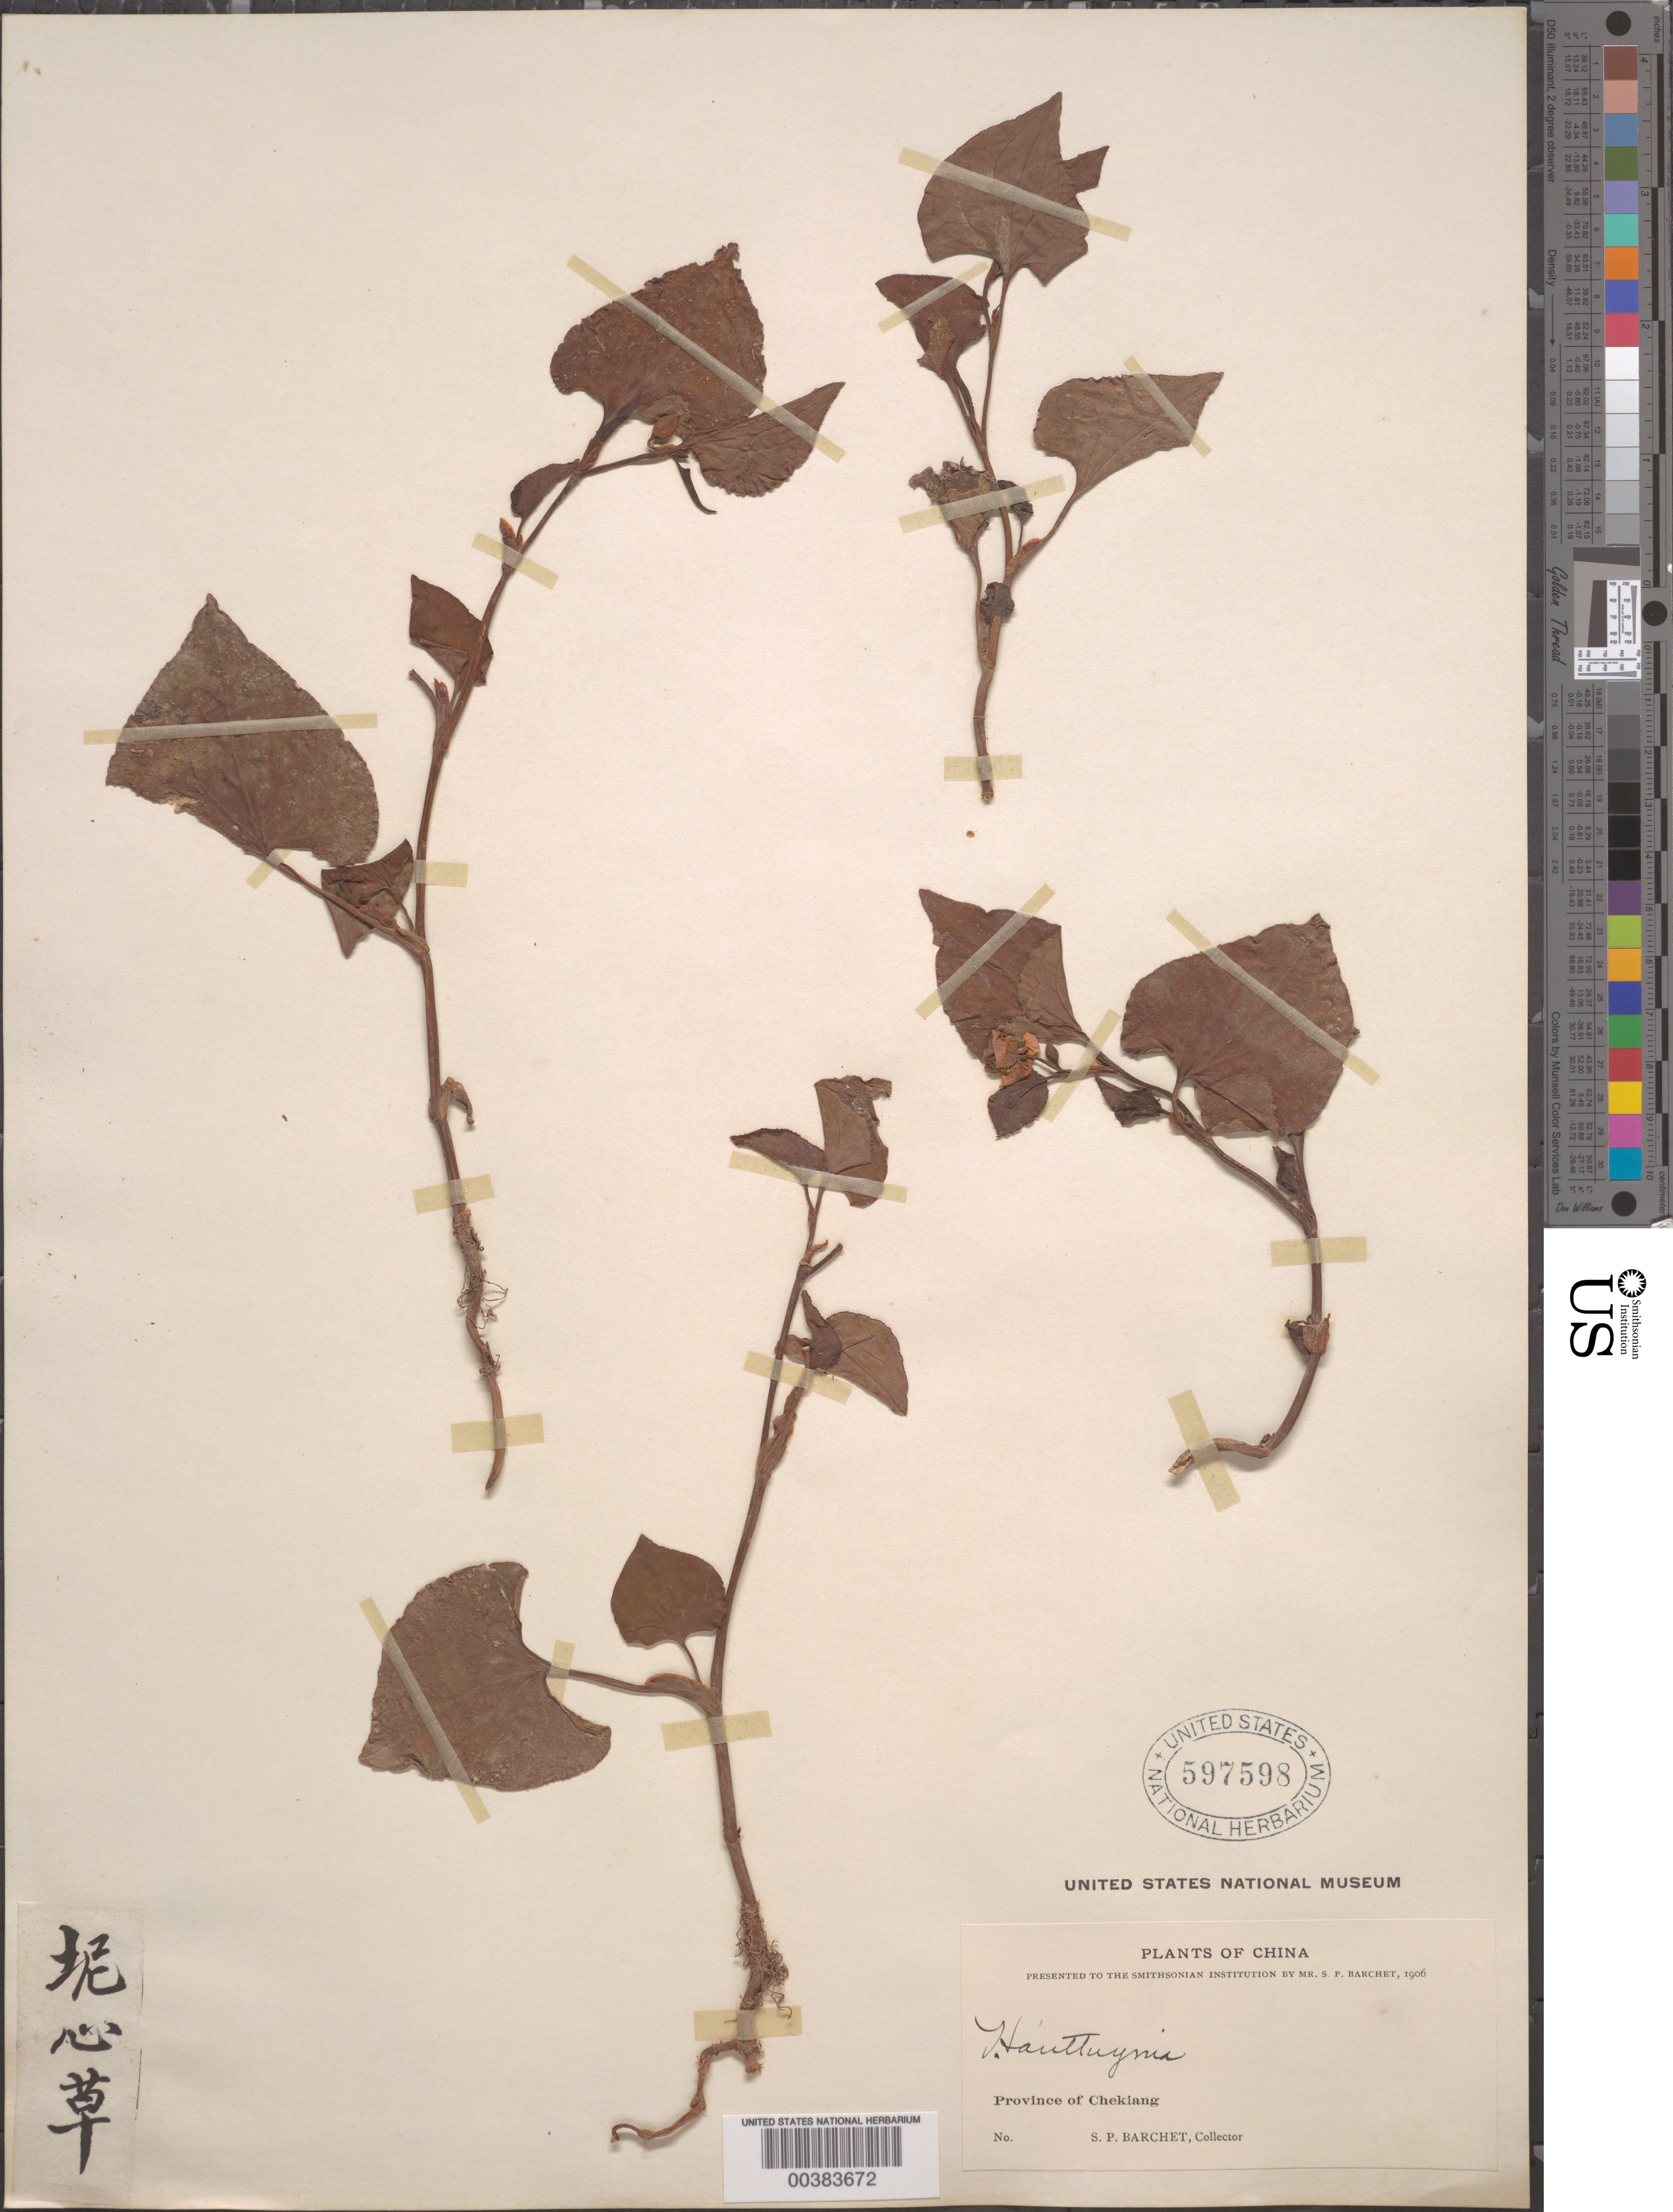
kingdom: Plantae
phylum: Tracheophyta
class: Magnoliopsida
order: Piperales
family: Saururaceae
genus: Houttuynia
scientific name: Houttuynia cordata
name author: Thunb.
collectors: S. P. Barchet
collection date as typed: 1906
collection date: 1906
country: China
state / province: Zhejiang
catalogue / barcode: US 597598